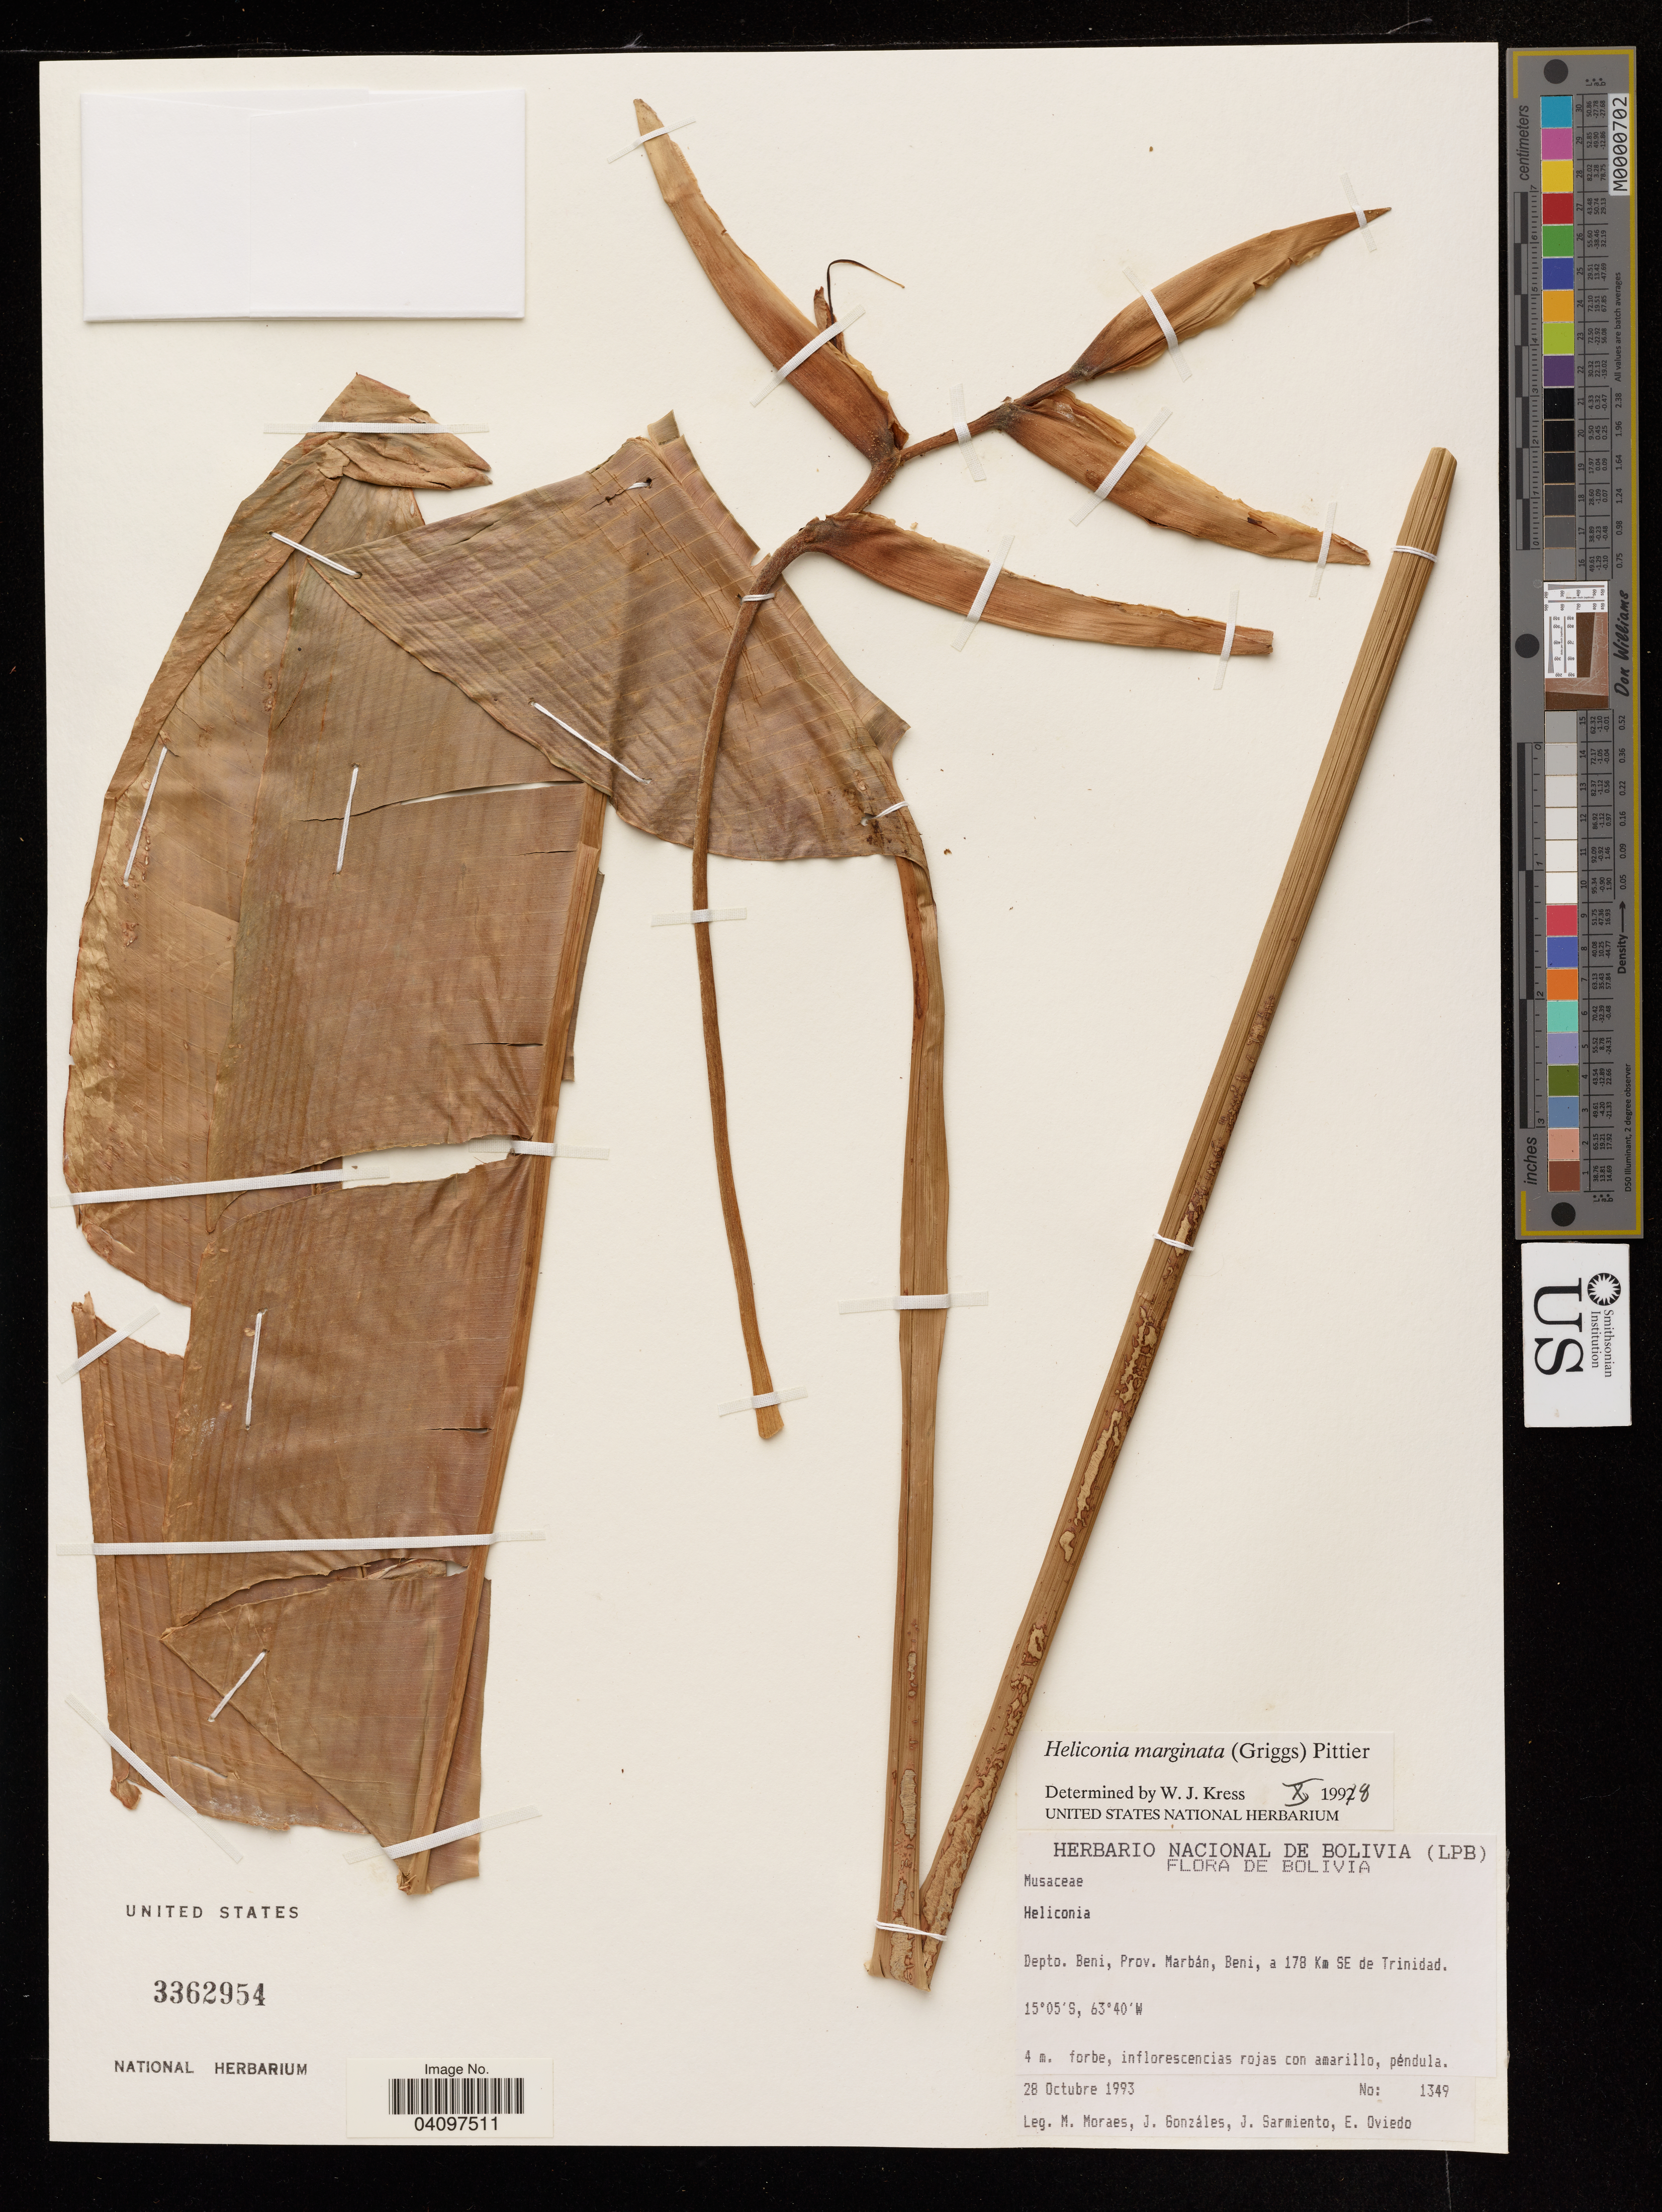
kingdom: Plantae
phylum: Tracheophyta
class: Liliopsida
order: Zingiberales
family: Heliconiaceae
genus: Heliconia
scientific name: Heliconia marginata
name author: (R.F. Griggs) Pittier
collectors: M. Moraes, J. Gonzales, J. Sarmiento & E. Oviedo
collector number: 1349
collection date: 1993-10-28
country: Bolivia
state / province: Beni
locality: Prov. Marbán, Beni, a 178 Km SE de Trinidad.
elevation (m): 4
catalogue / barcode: US 3362954